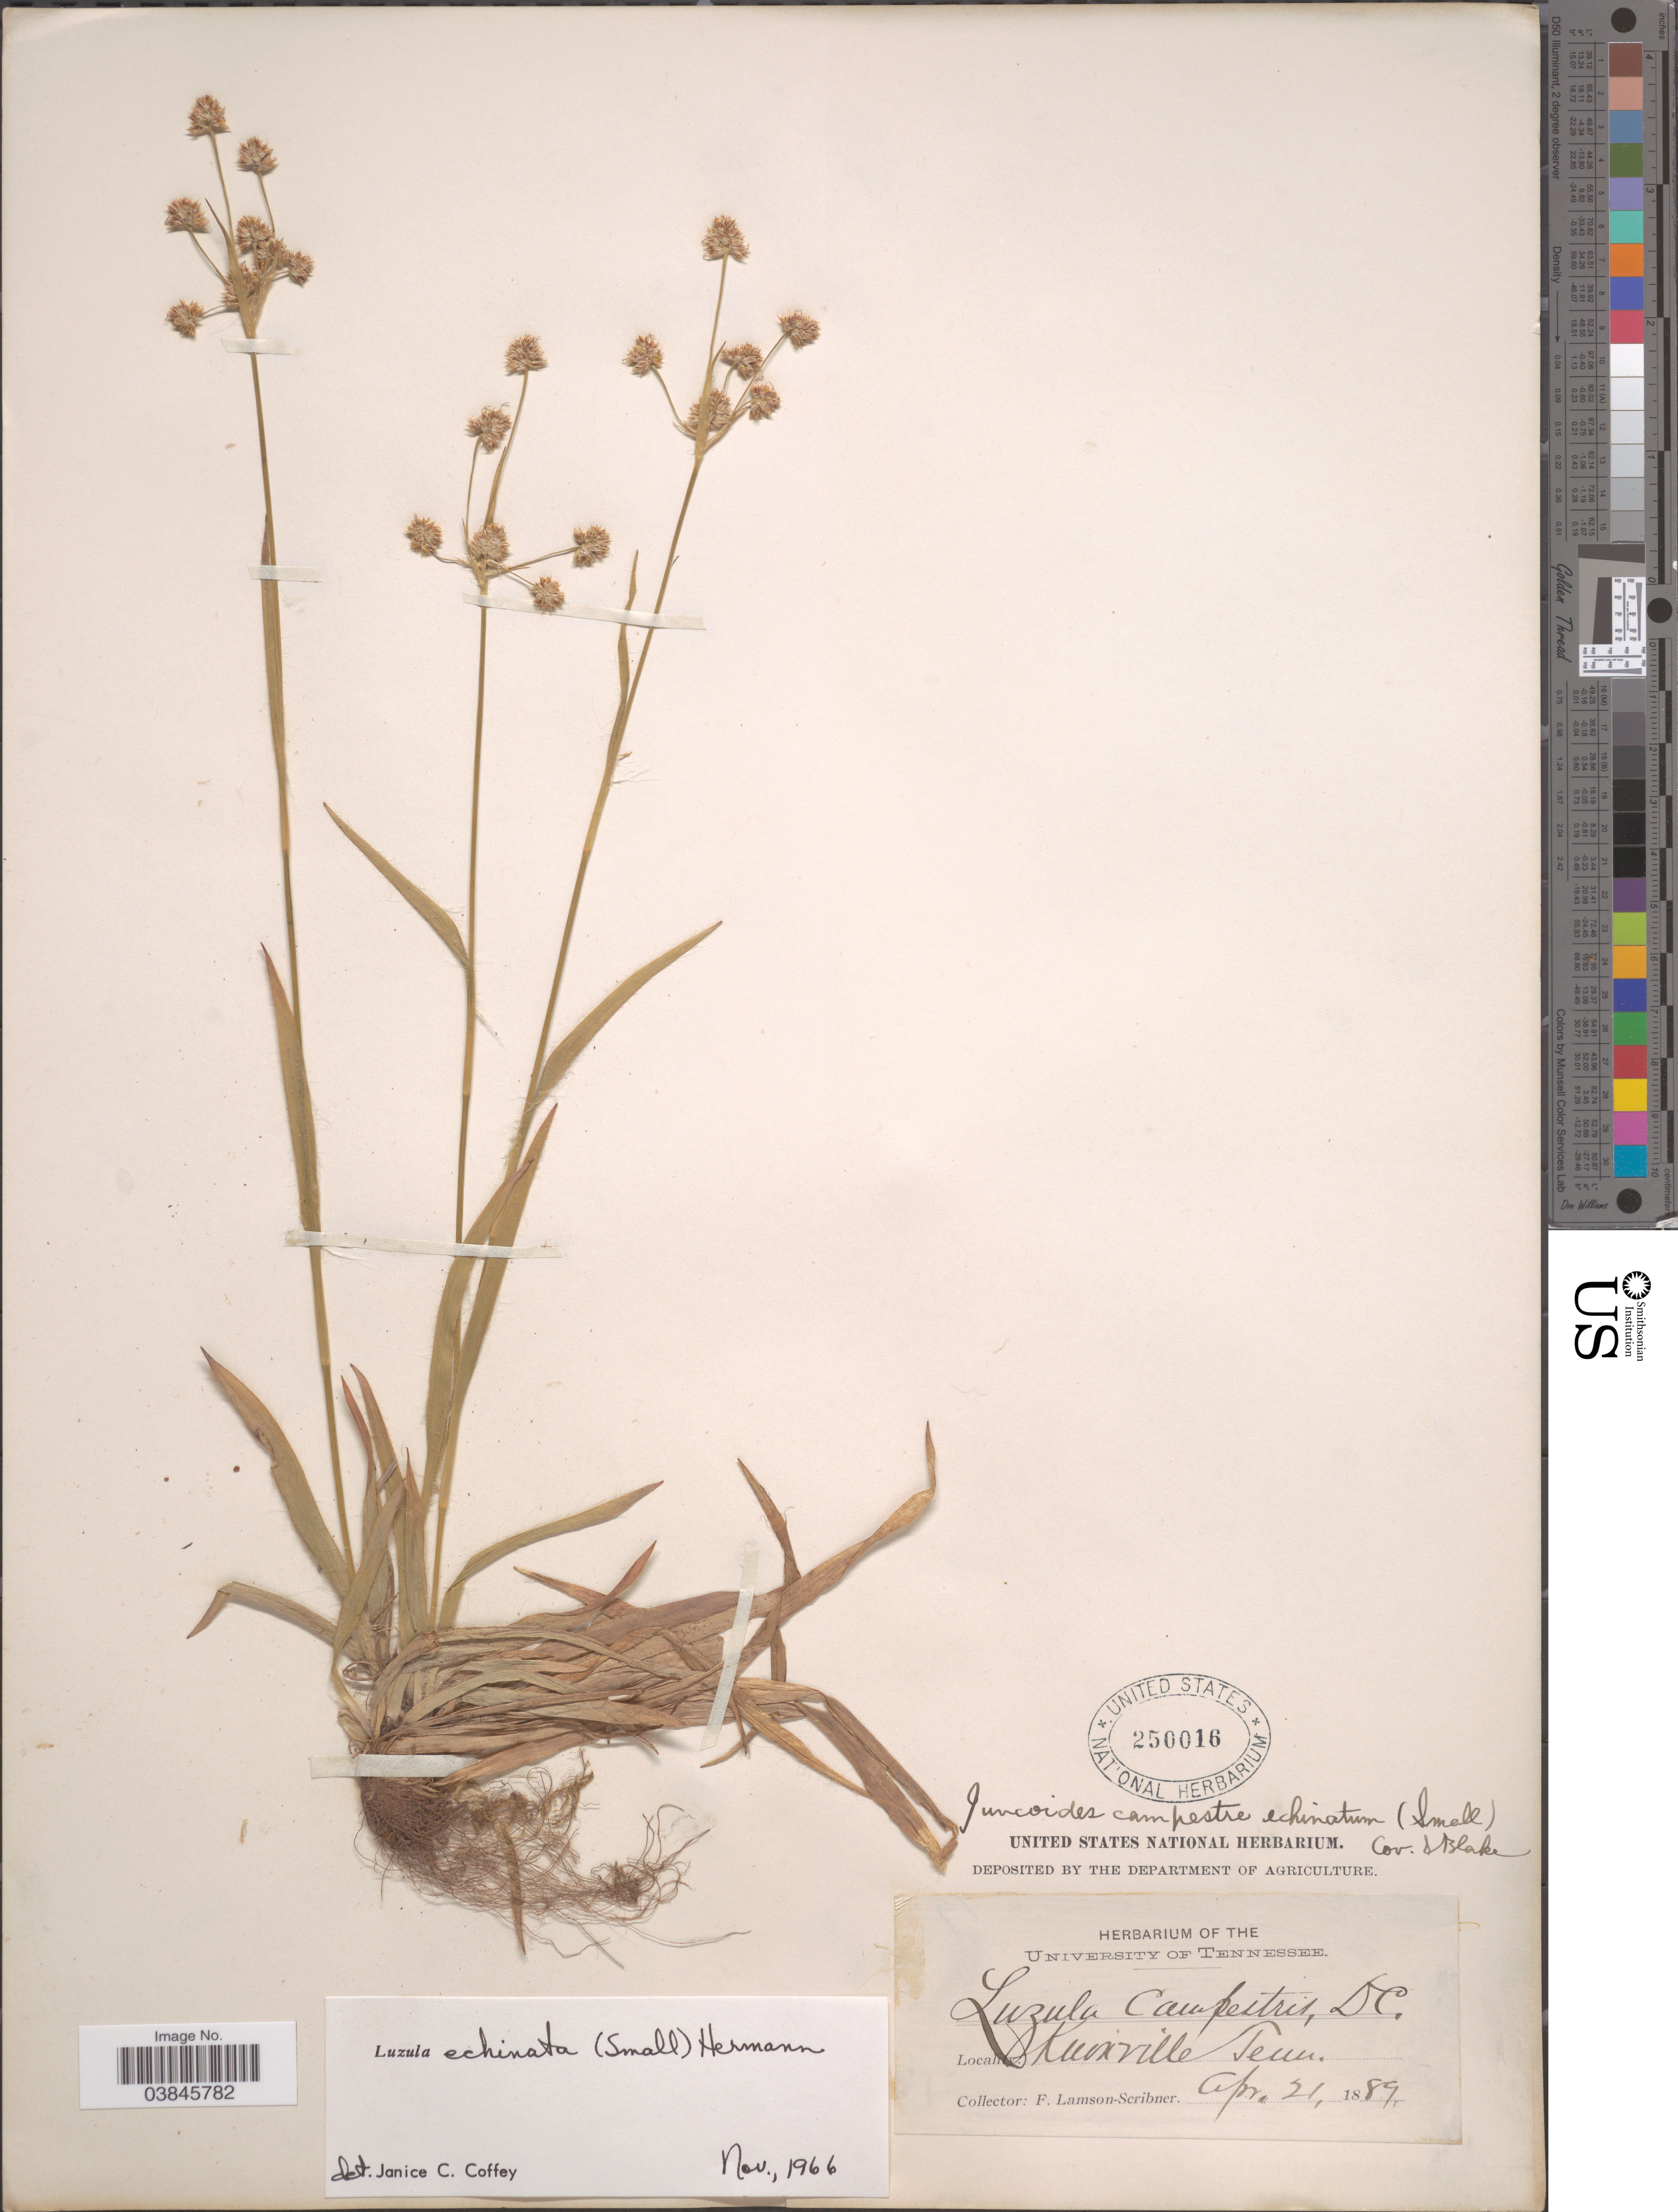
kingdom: Plantae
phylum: Tracheophyta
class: Liliopsida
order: Poales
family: Juncaceae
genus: Luzula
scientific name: Luzula echinata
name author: (Small) F.J. Herm.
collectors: F. Lamson-Scribner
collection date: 1889-04-21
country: United States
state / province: Tennessee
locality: Knoxville.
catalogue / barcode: US 250016